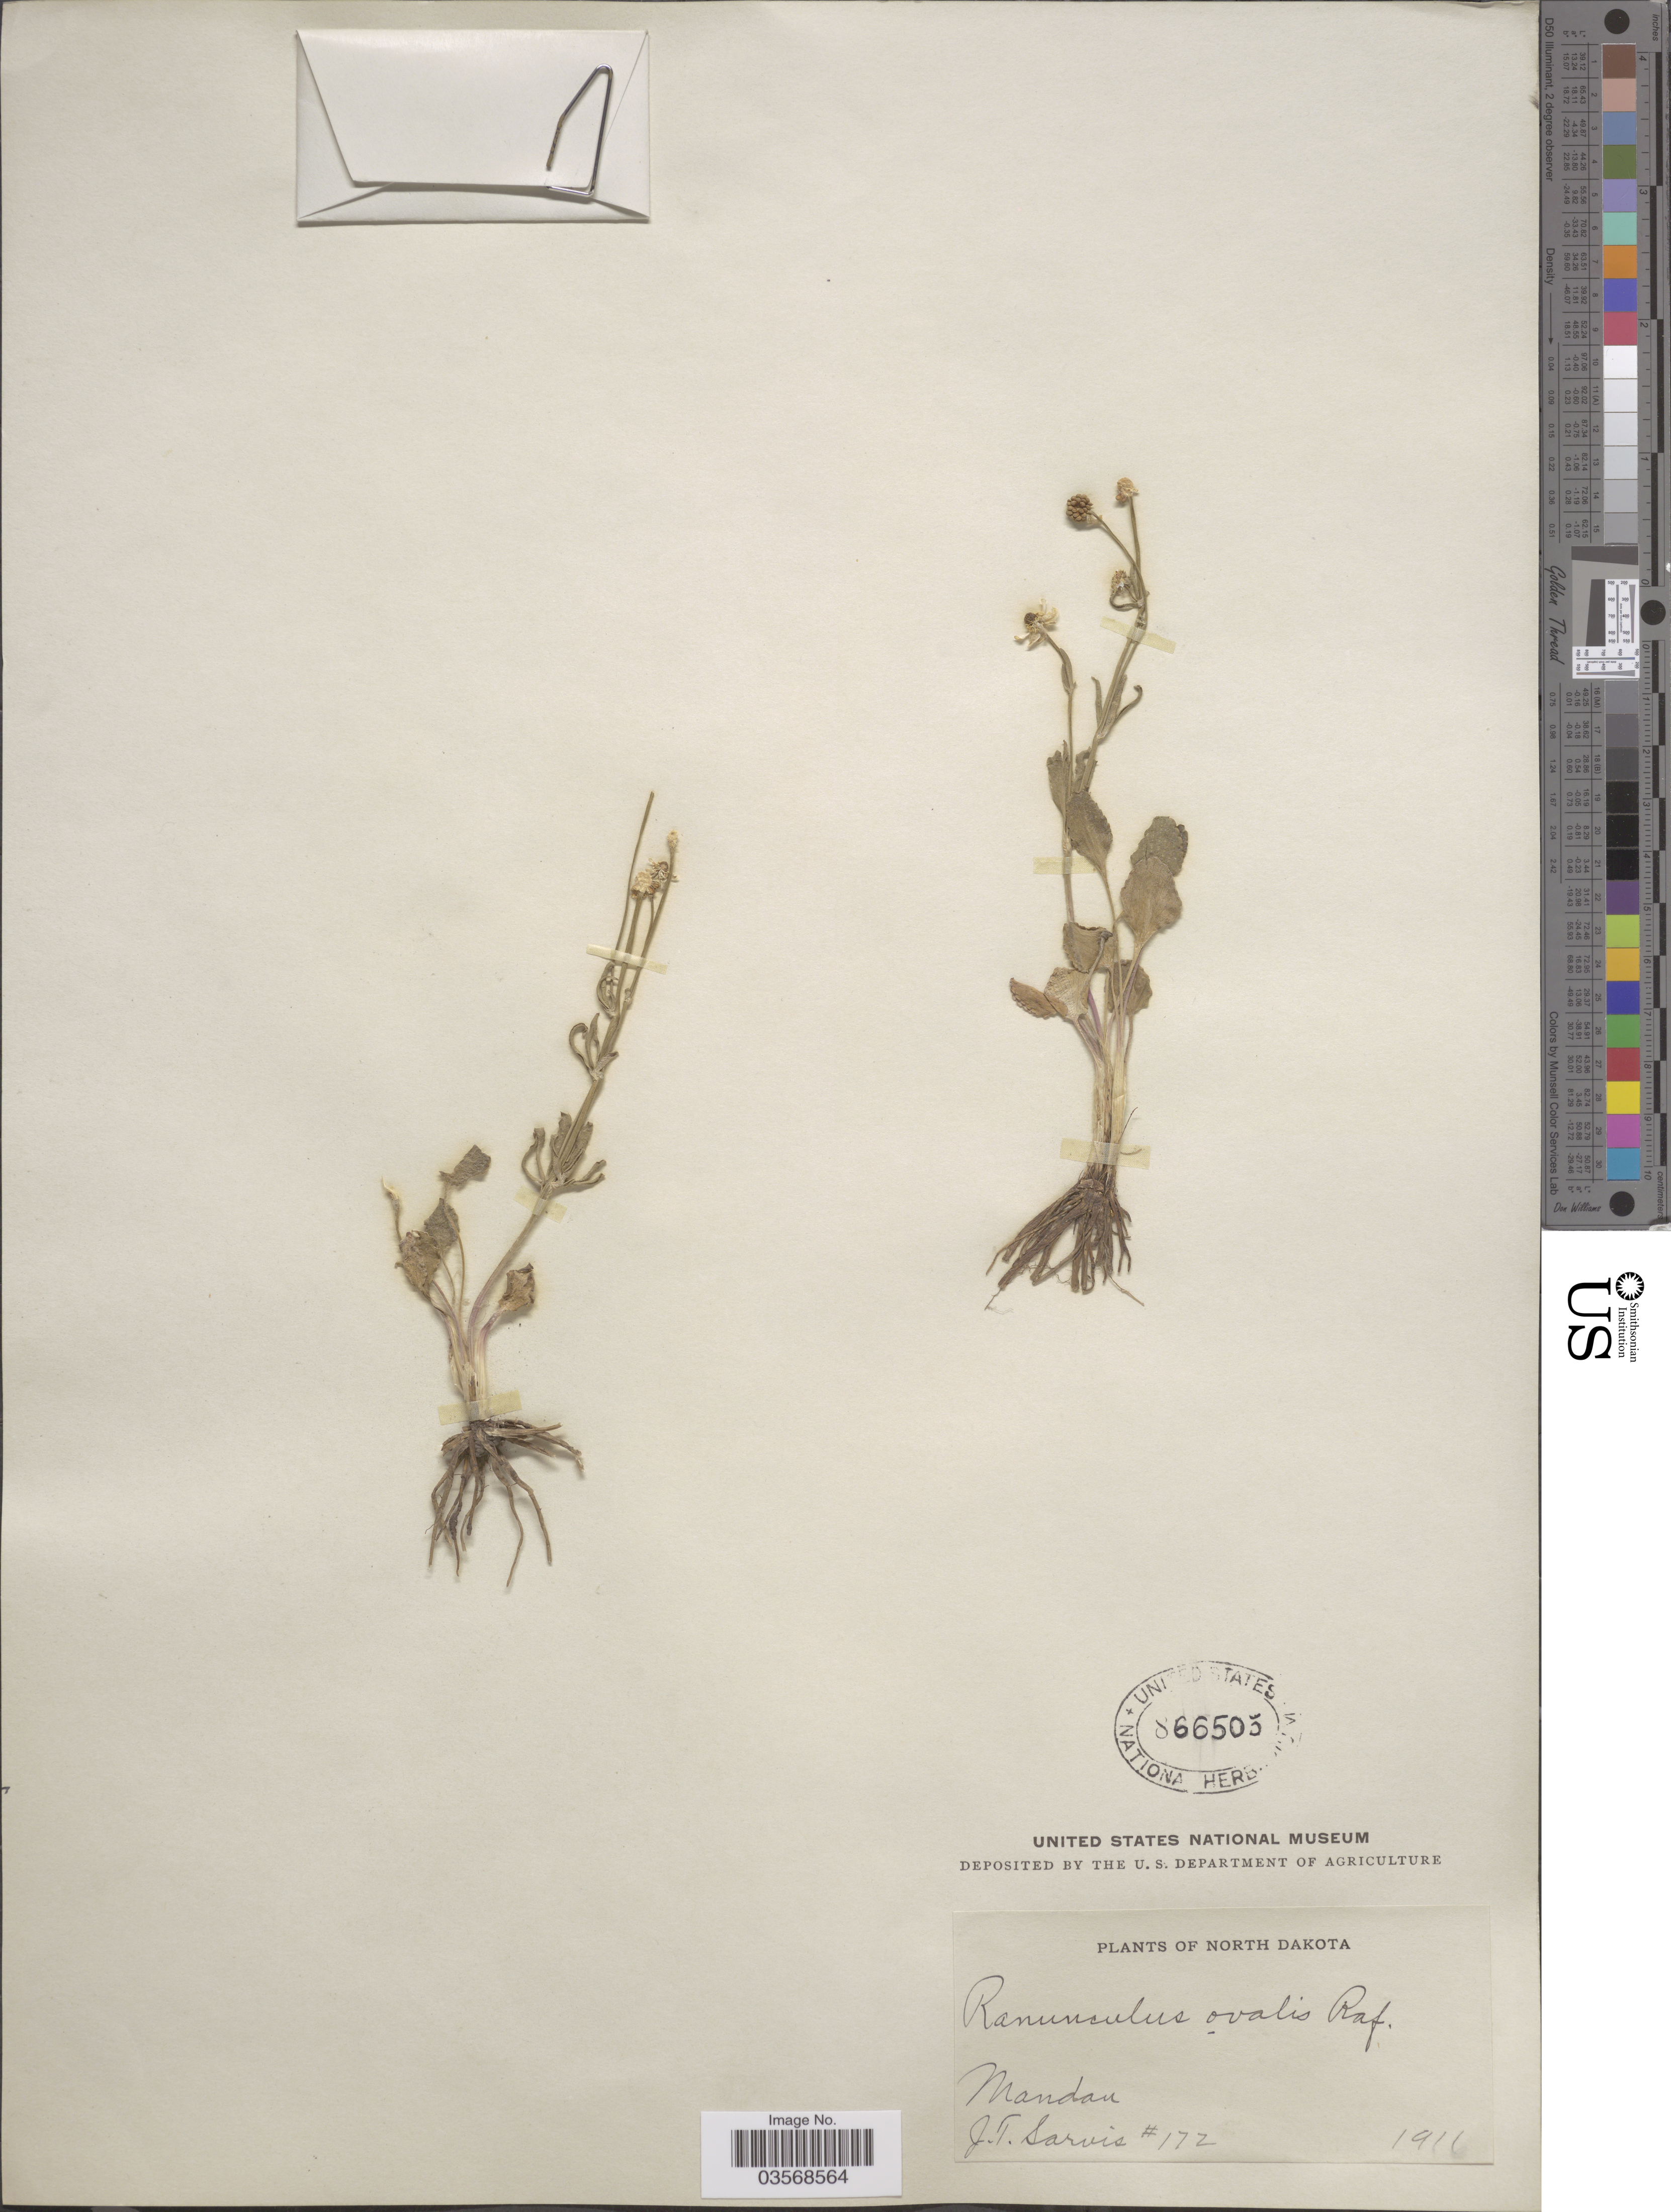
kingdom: Plantae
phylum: Tracheophyta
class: Magnoliopsida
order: Ranunculales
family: Ranunculaceae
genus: Ranunculus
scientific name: Ranunculus ovalis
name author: Raf.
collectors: J. Sarvis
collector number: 172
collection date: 1916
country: United States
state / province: North Dakota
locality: Mandan.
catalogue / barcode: US 866503